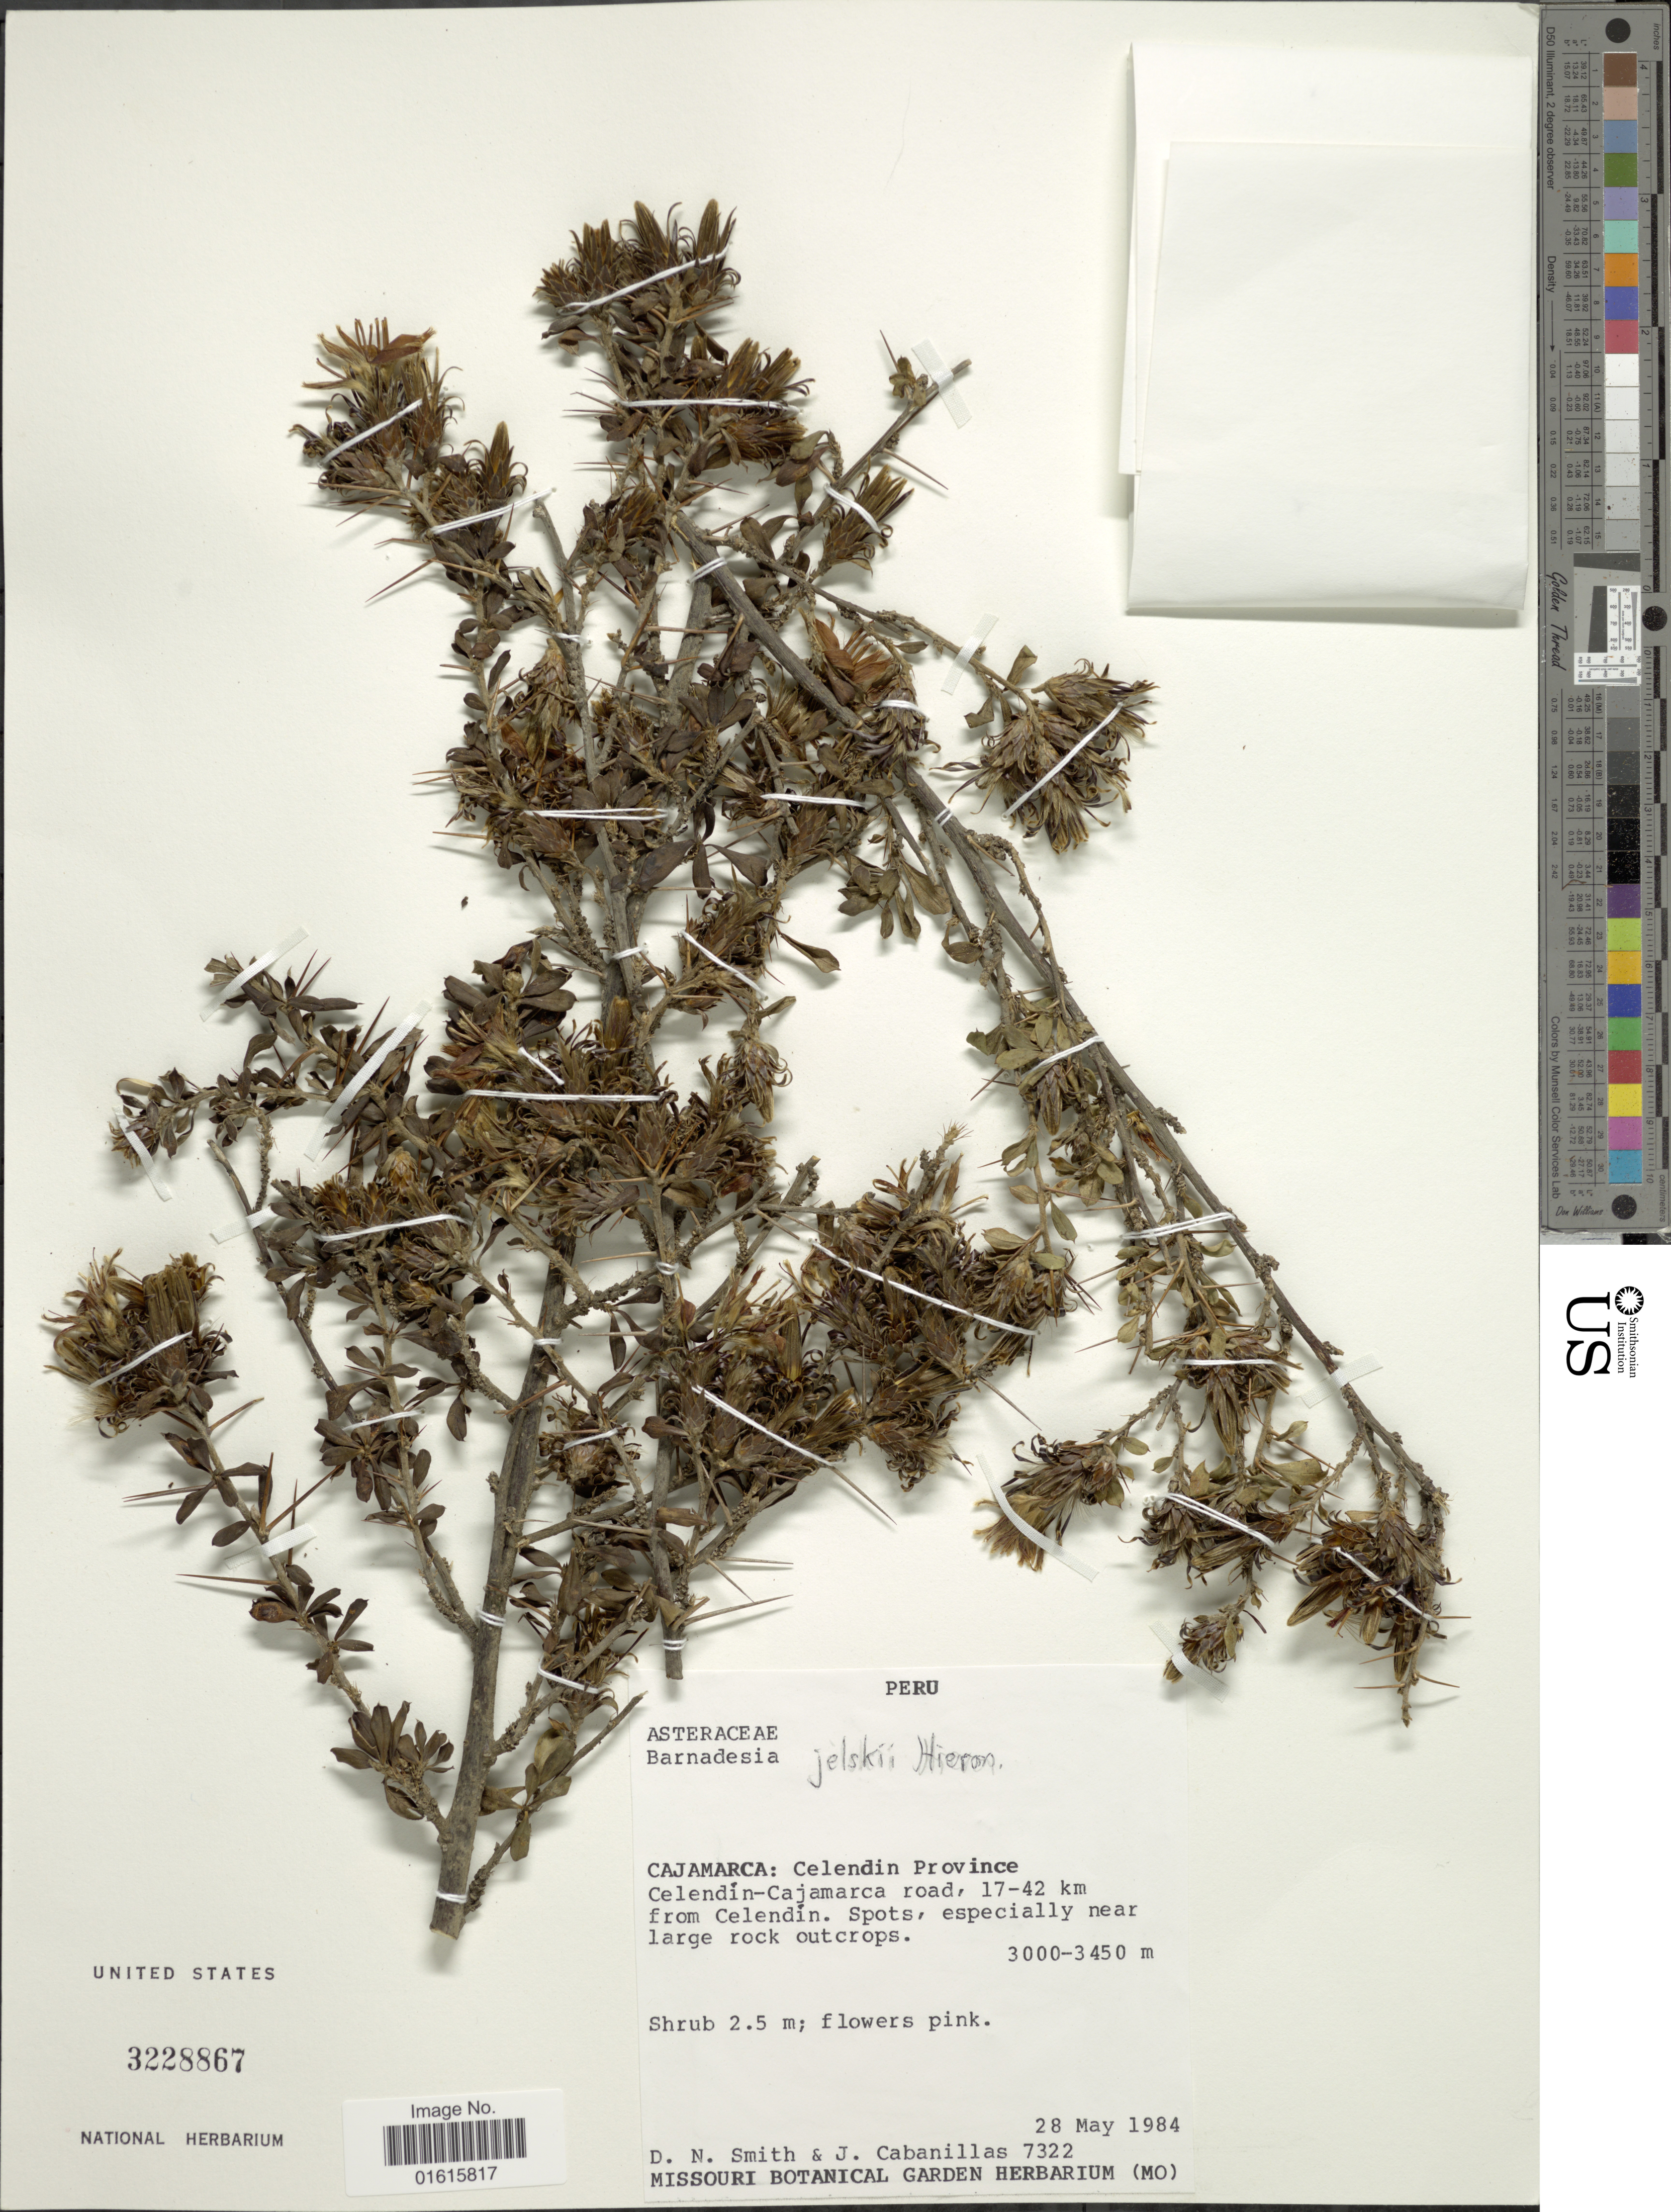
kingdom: Plantae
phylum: Tracheophyta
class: Magnoliopsida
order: Asterales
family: Asteraceae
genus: Barnadesia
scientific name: Barnadesia jelski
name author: Hieron.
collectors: D. Smith & J. Cabanillas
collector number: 7322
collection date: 1984-05-28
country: Peru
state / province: Cajamarca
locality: Celendin Province, Celendin-Cajamarca road, 17-42 km from Celendin, Spots, especially near large rock outcrops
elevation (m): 3000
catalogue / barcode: US 3228867